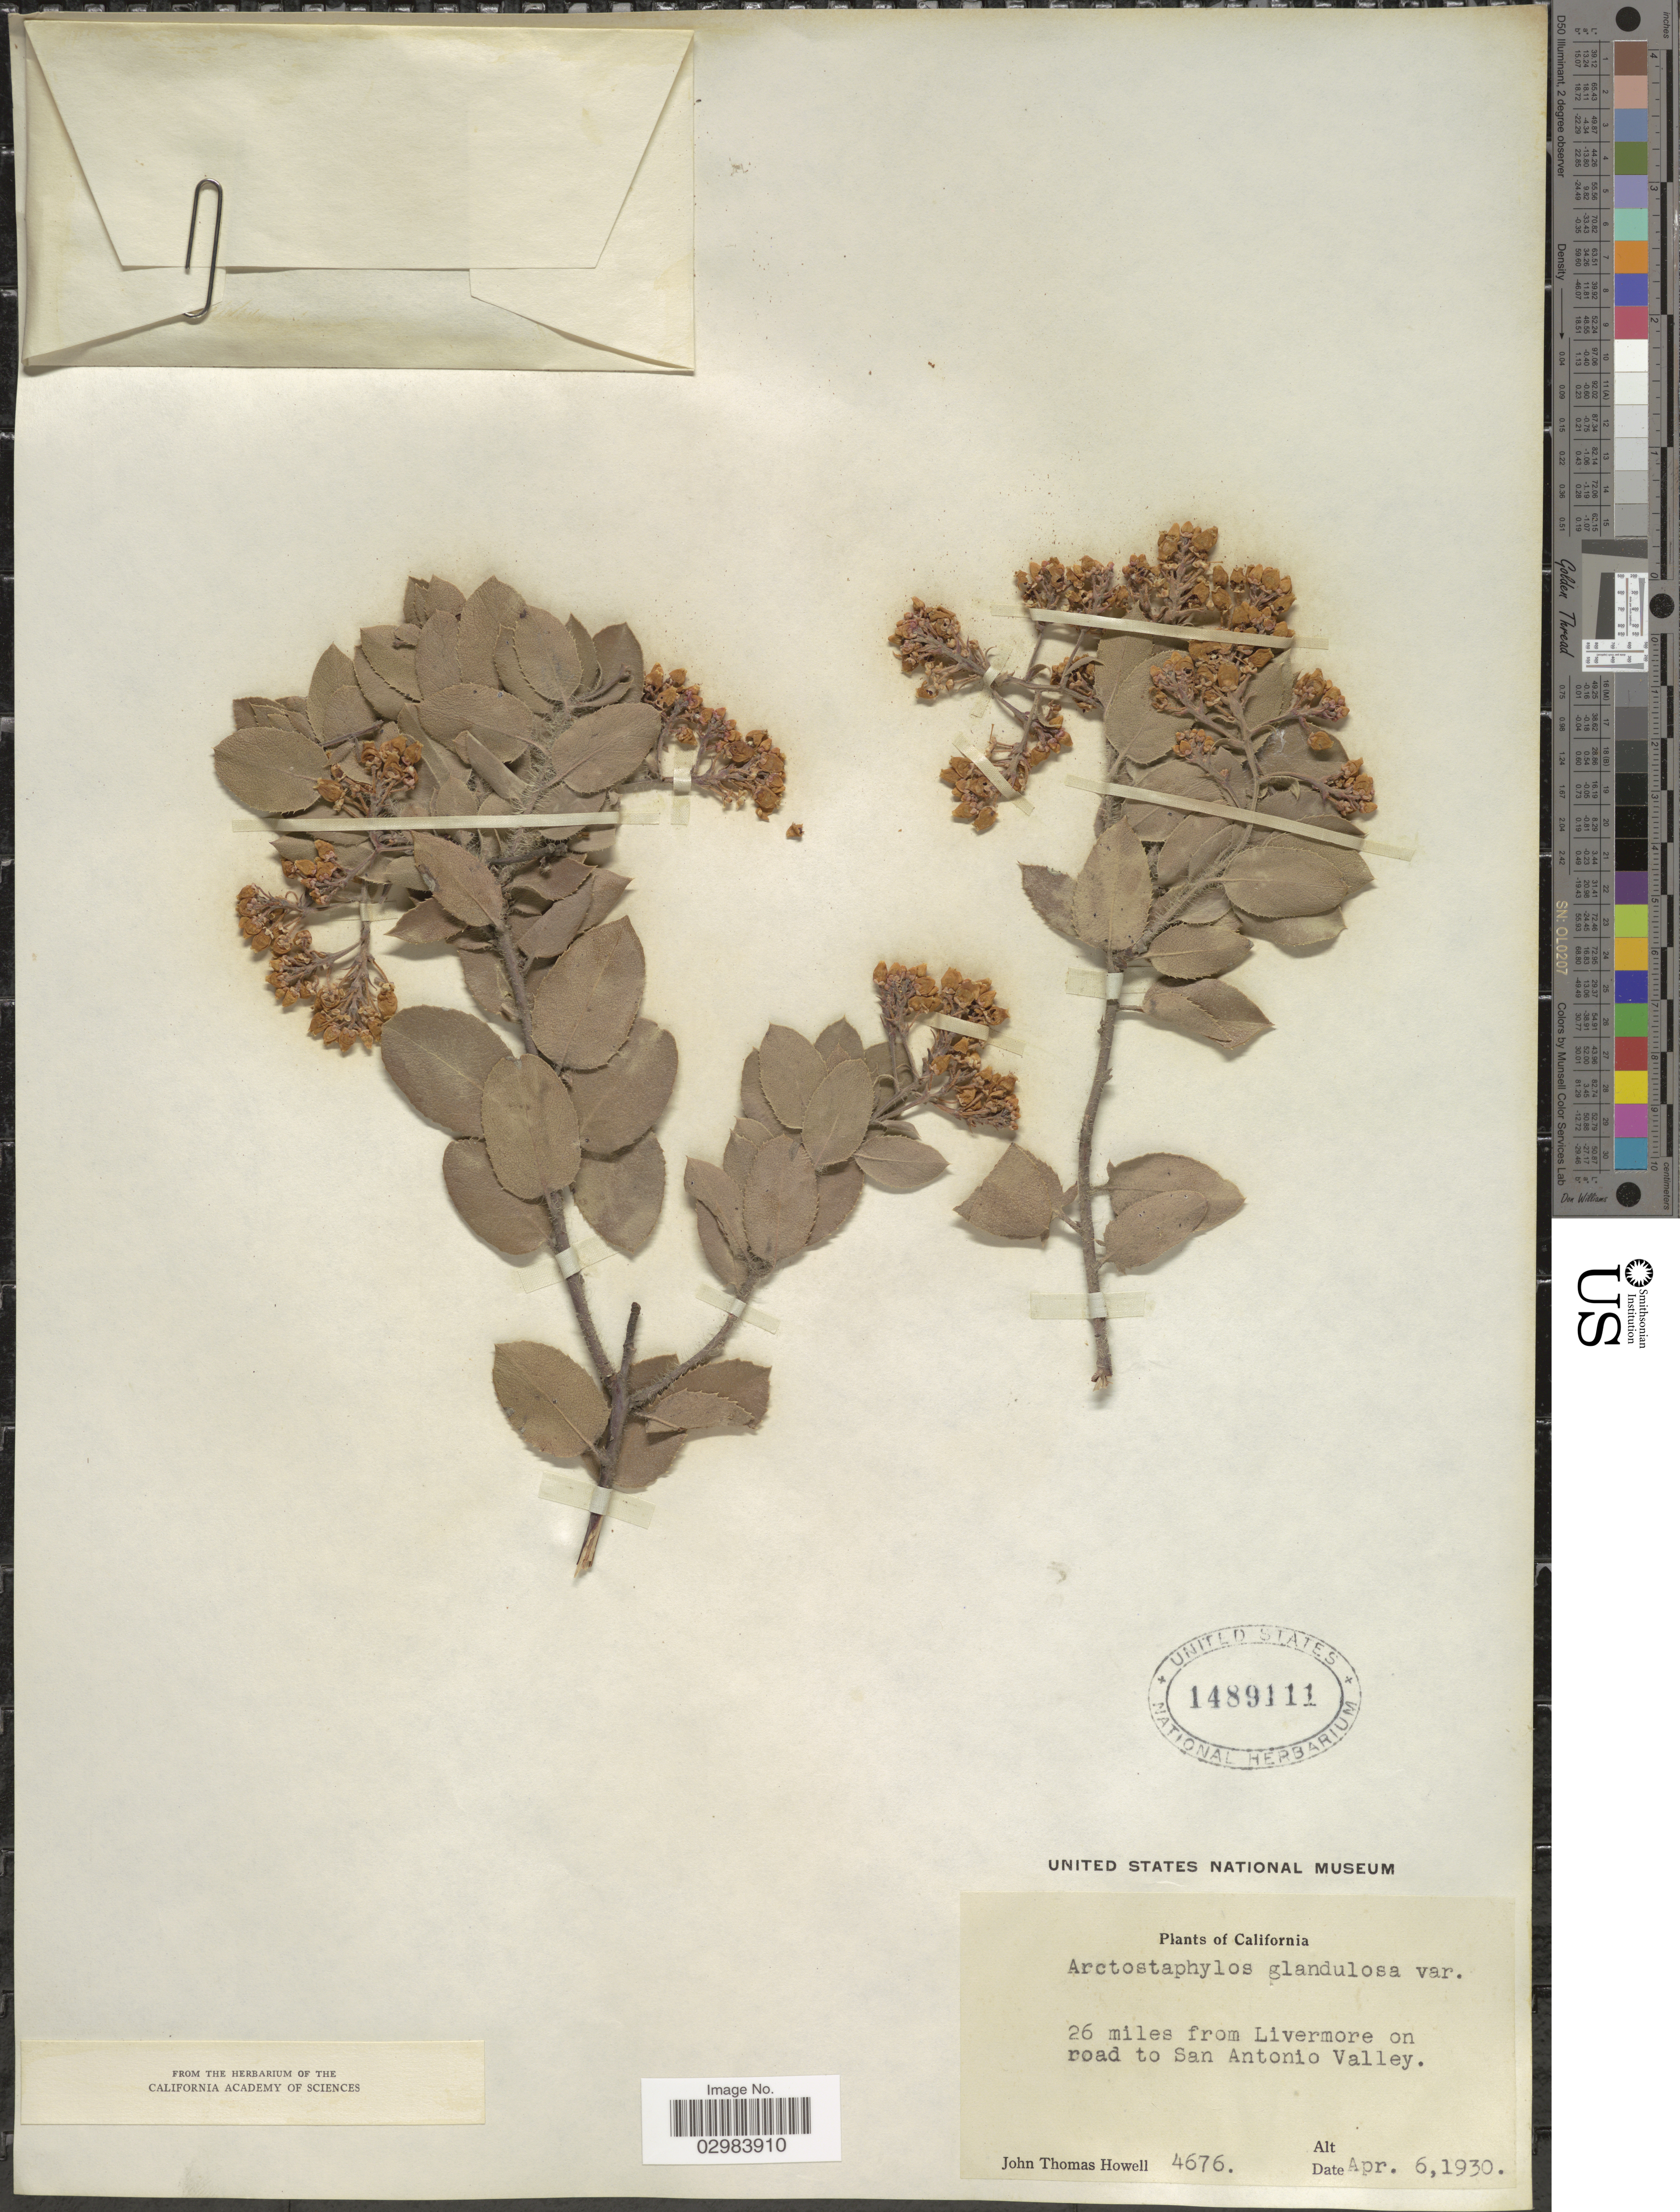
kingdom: Plantae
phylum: Tracheophyta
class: Magnoliopsida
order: Ericales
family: Ericaceae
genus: Arctostaphylos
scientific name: Arctostaphylos glandulosa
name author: Eastw.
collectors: J. T. Howell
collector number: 4676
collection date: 1930-04-06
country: United States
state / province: California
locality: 26 miles from Livermore on road to San Antonio Valley.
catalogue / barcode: US 1489111